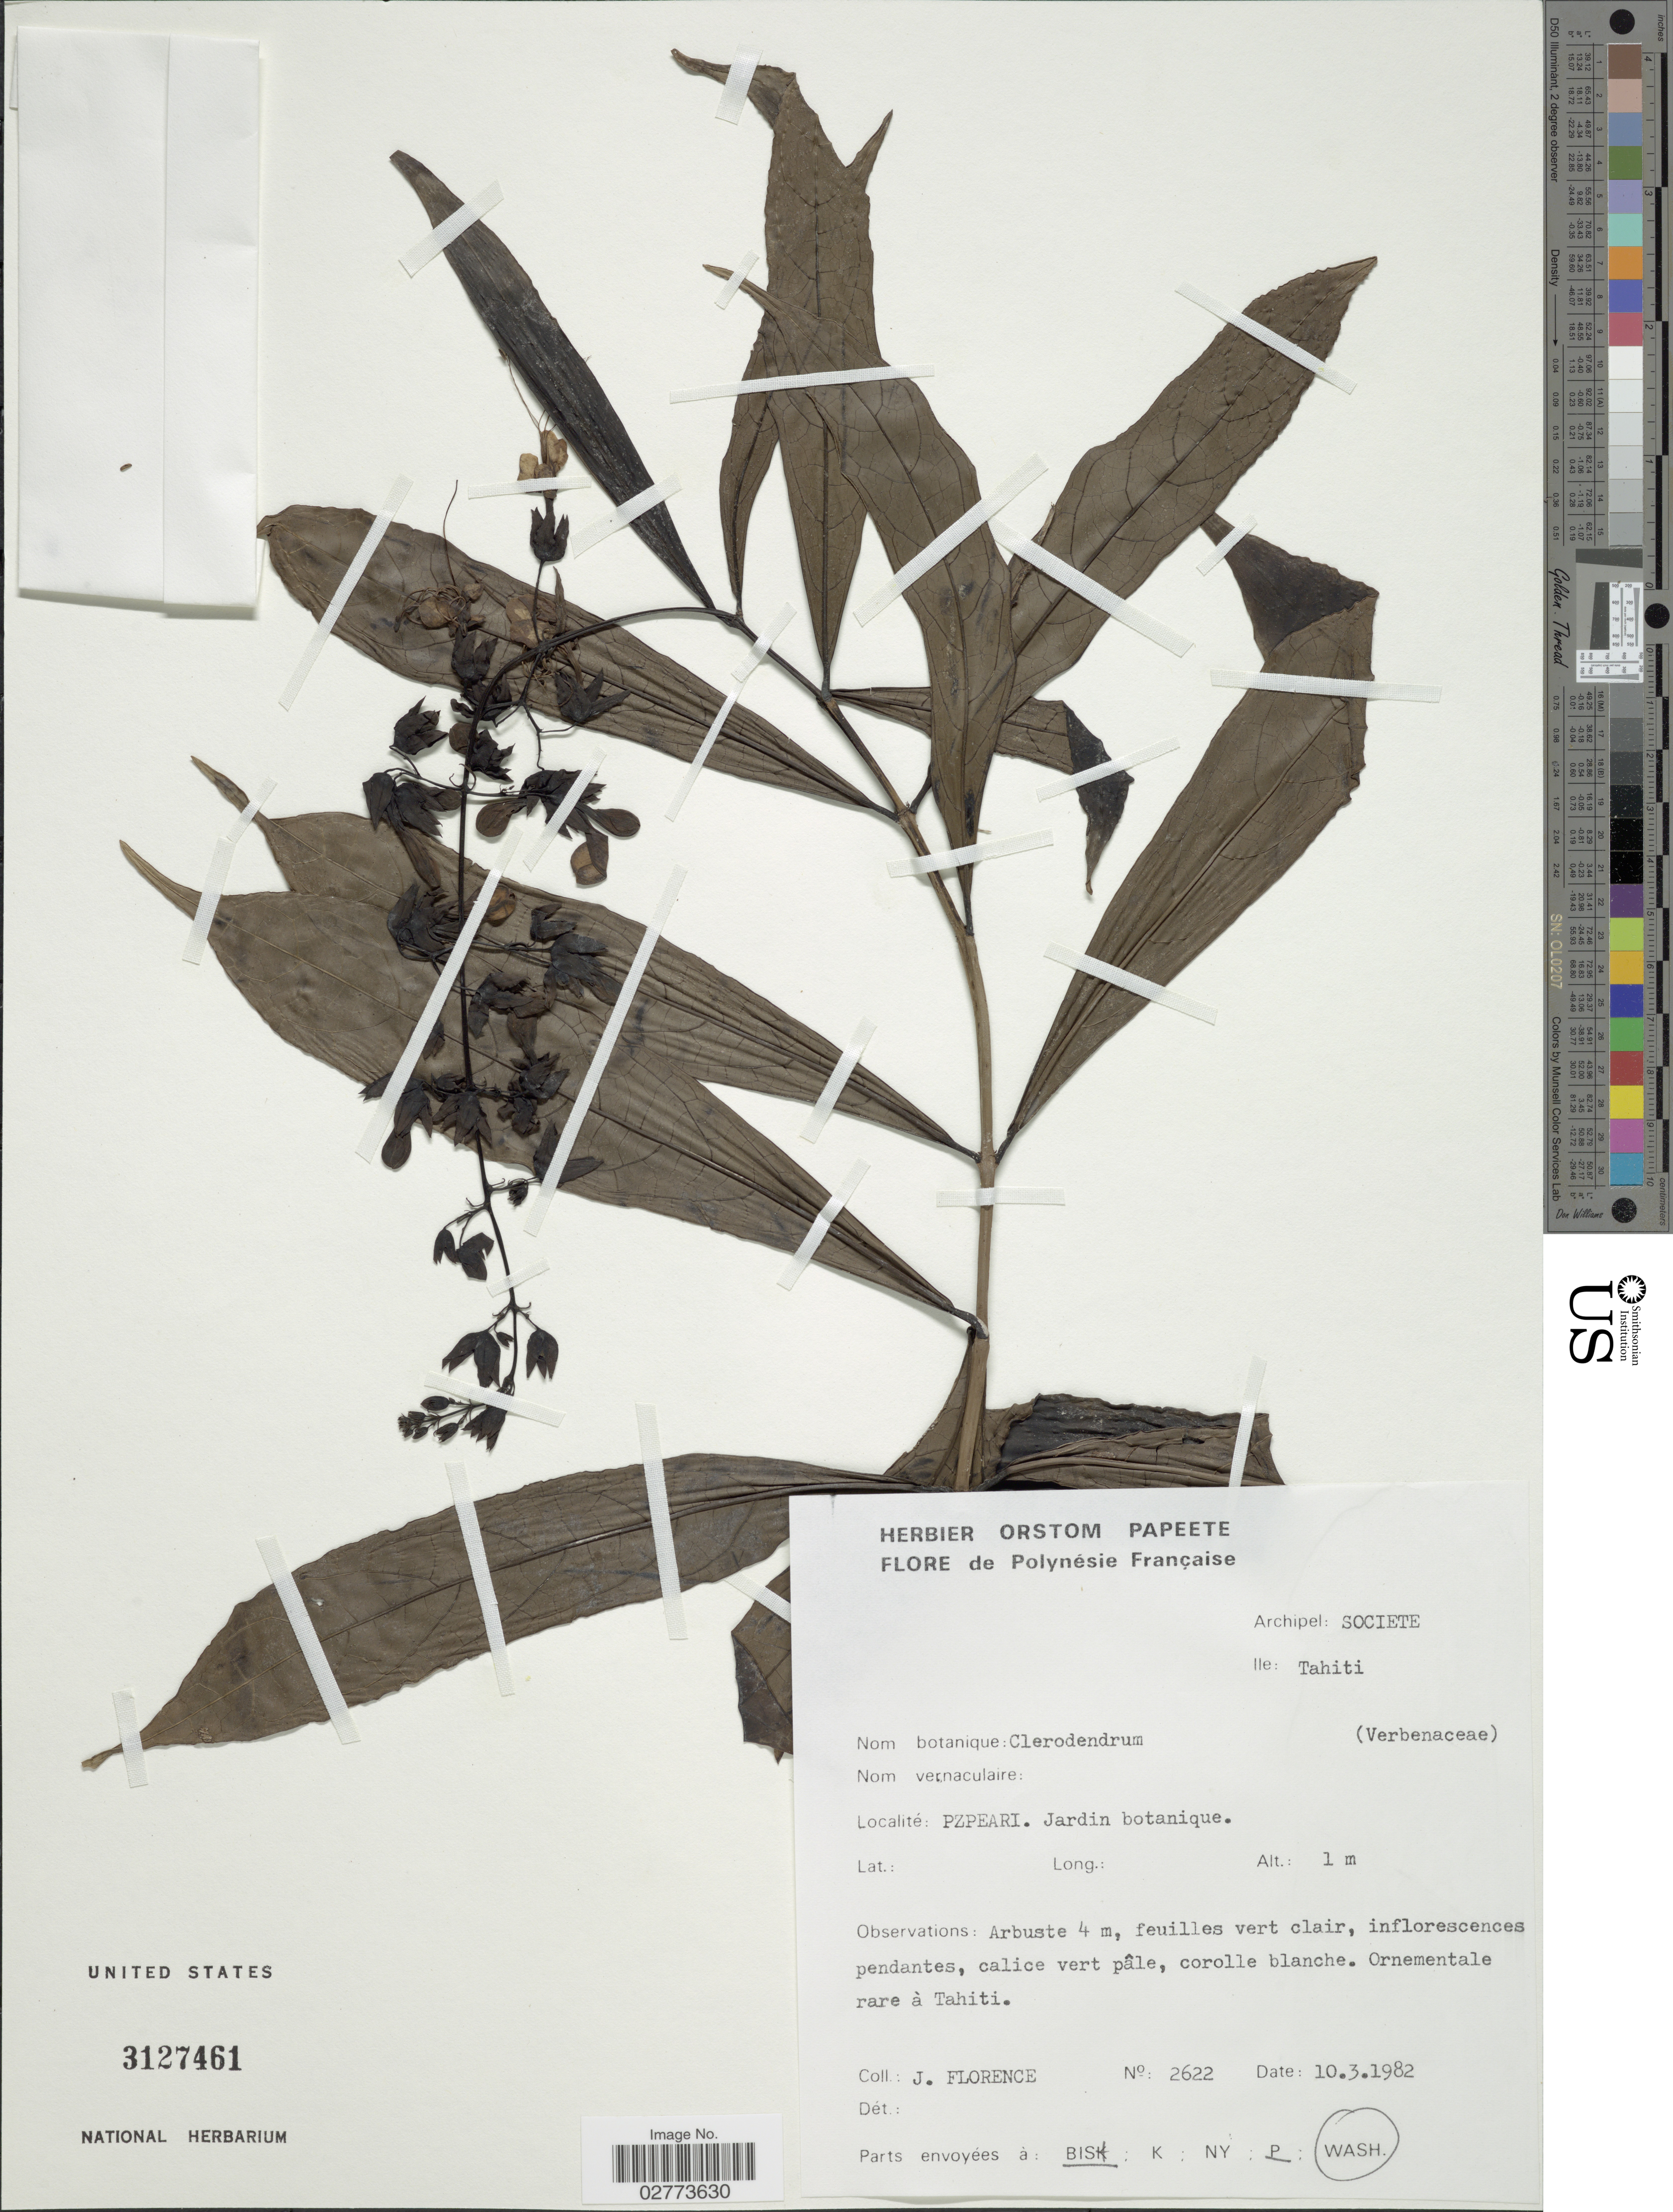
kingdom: Plantae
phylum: Tracheophyta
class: Magnoliopsida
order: Lamiales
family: Lamiaceae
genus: Clerodendrum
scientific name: Clerodendrum sp.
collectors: J. Florence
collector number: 2622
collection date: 1982-03-10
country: French Polynesia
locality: Polynésia Française. Archipel: Societe. Ile: Tahiti. Pzpeari. Jardin botanique.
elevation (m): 1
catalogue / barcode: US 3127461